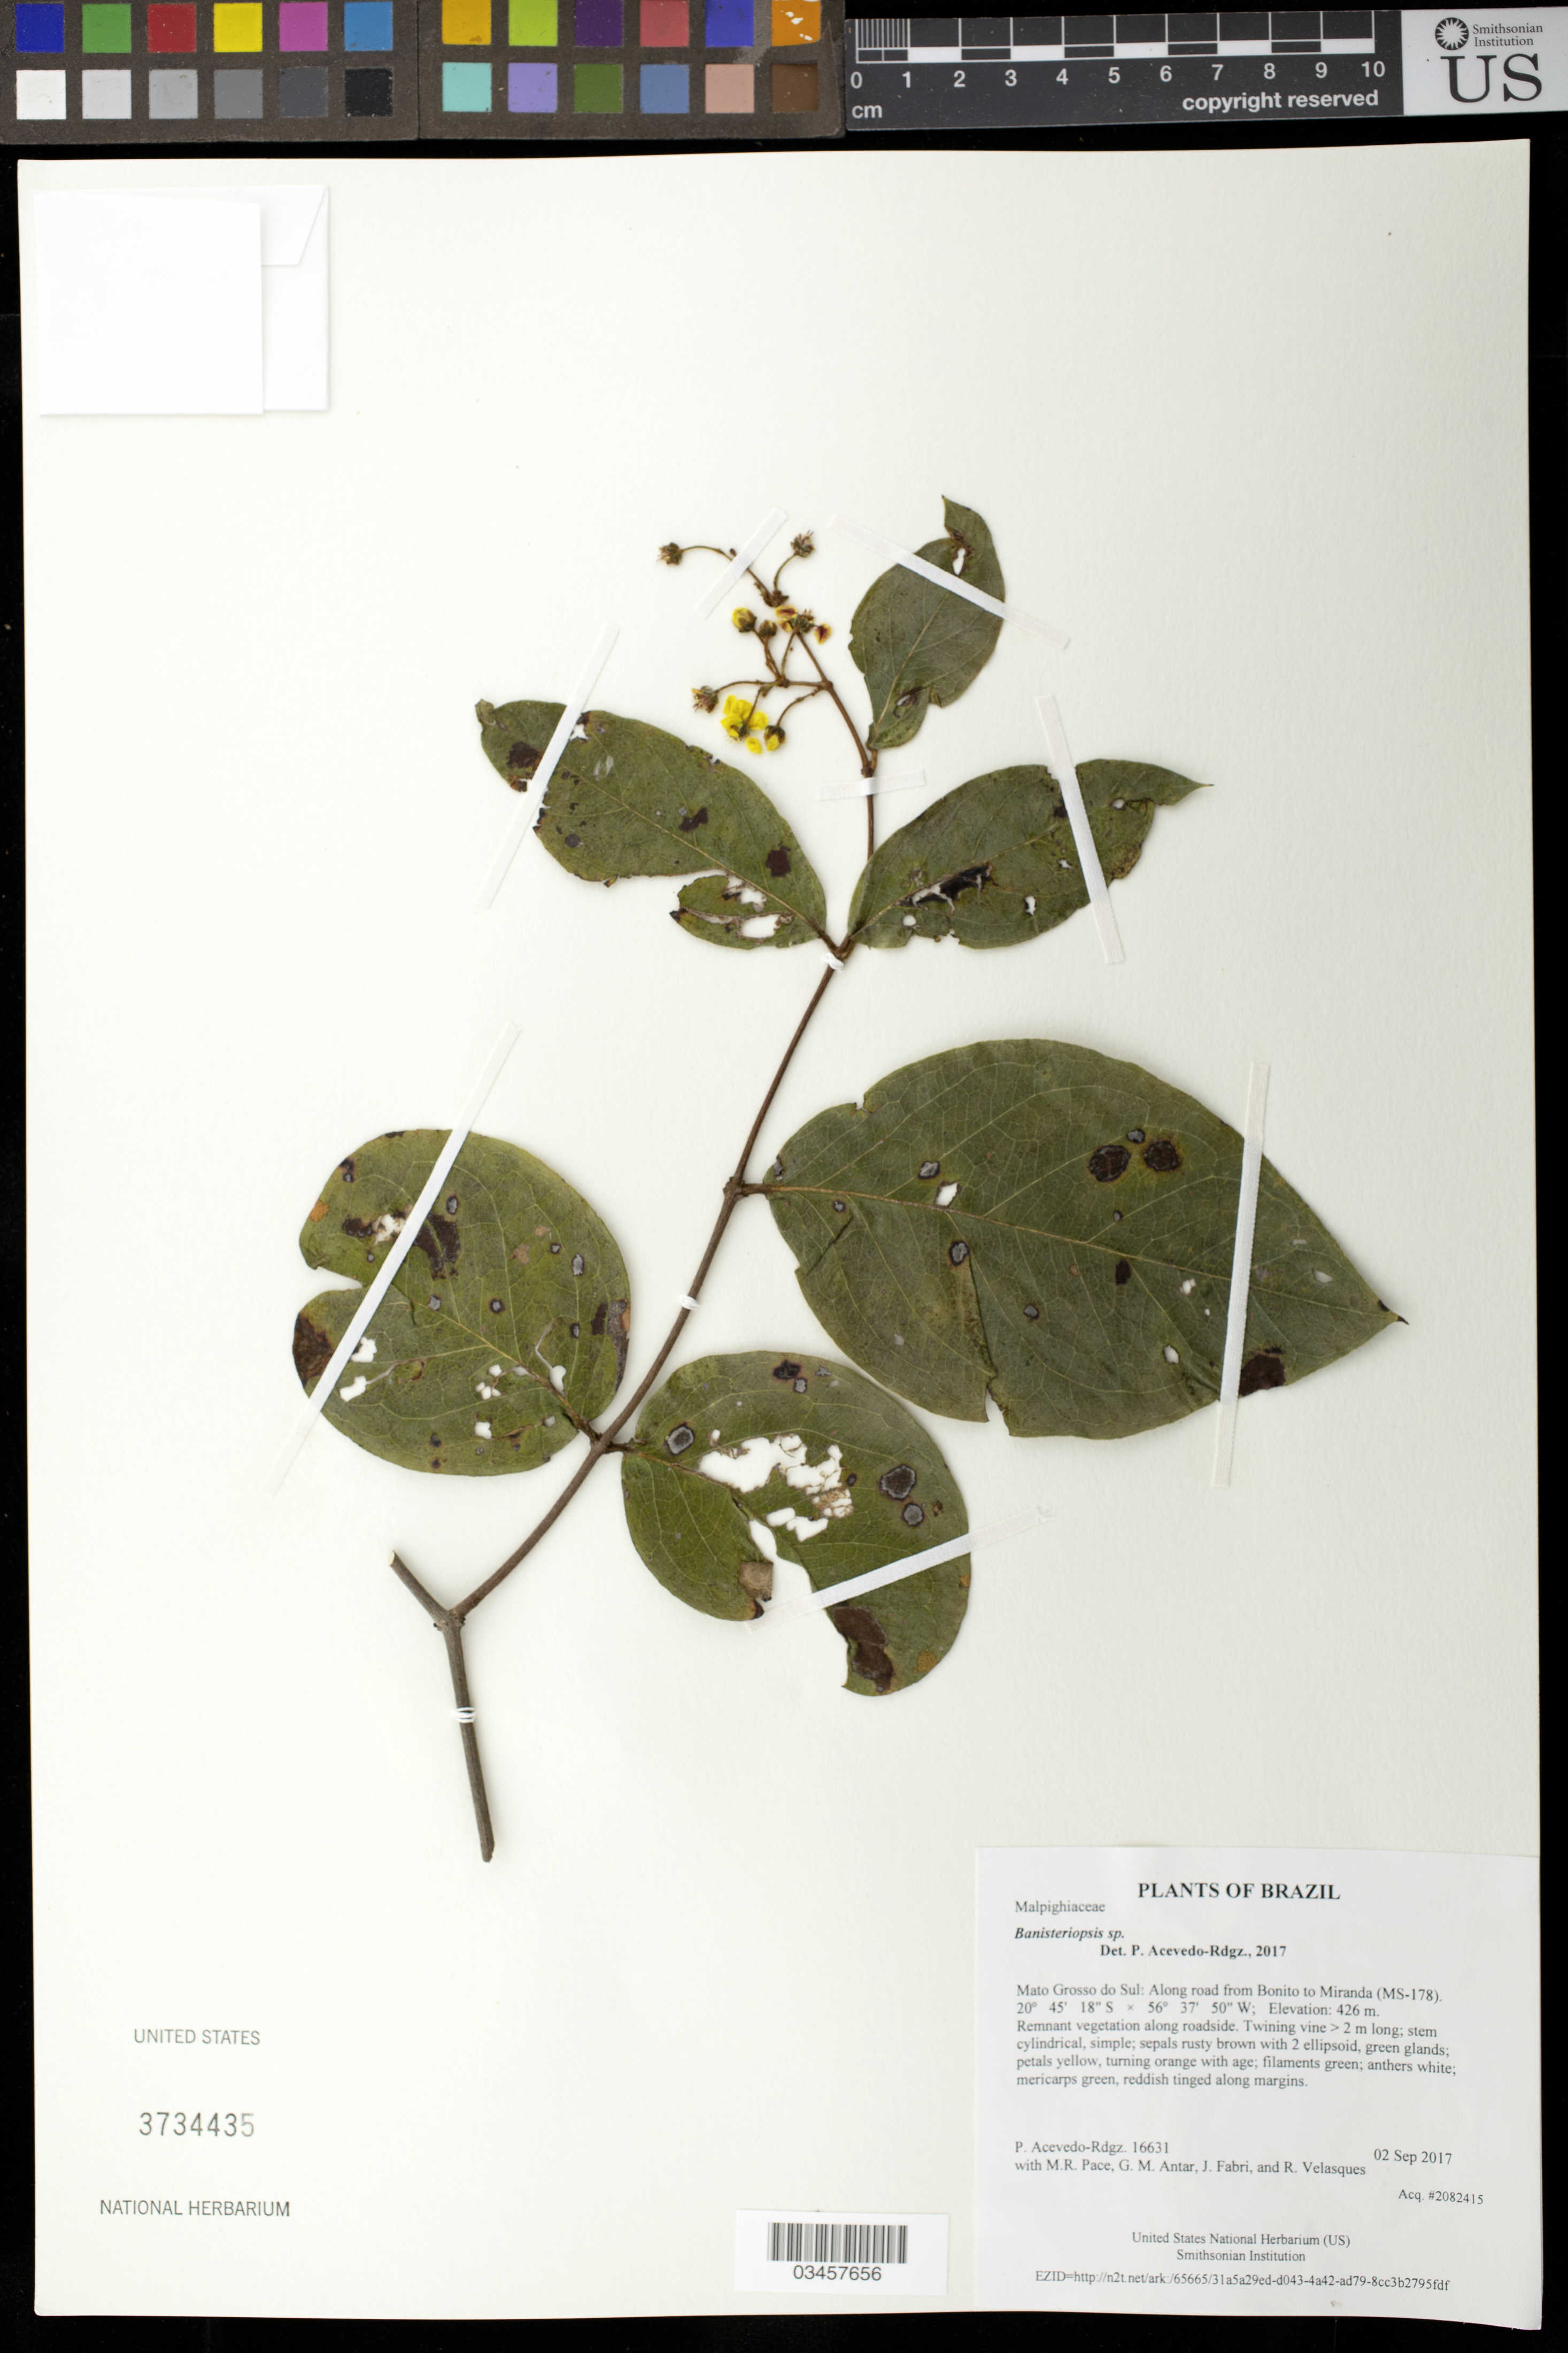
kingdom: Plantae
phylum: Tracheophyta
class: Magnoliopsida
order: Malpighiales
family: Malpighiaceae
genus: Banisteriopsis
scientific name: Banisteriopsis sp.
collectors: P. Acevedo-Rodr., M. R. Pace, G. M. Antar, J. Fabri & R. Velasques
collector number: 16631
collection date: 2017-09-02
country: Brazil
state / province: Mato Grosso do Sul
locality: Along road from Bonito to Miranda (MS-178)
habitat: Remnant vegetation along roadside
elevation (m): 426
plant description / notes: US, MICH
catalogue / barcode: US 3734435